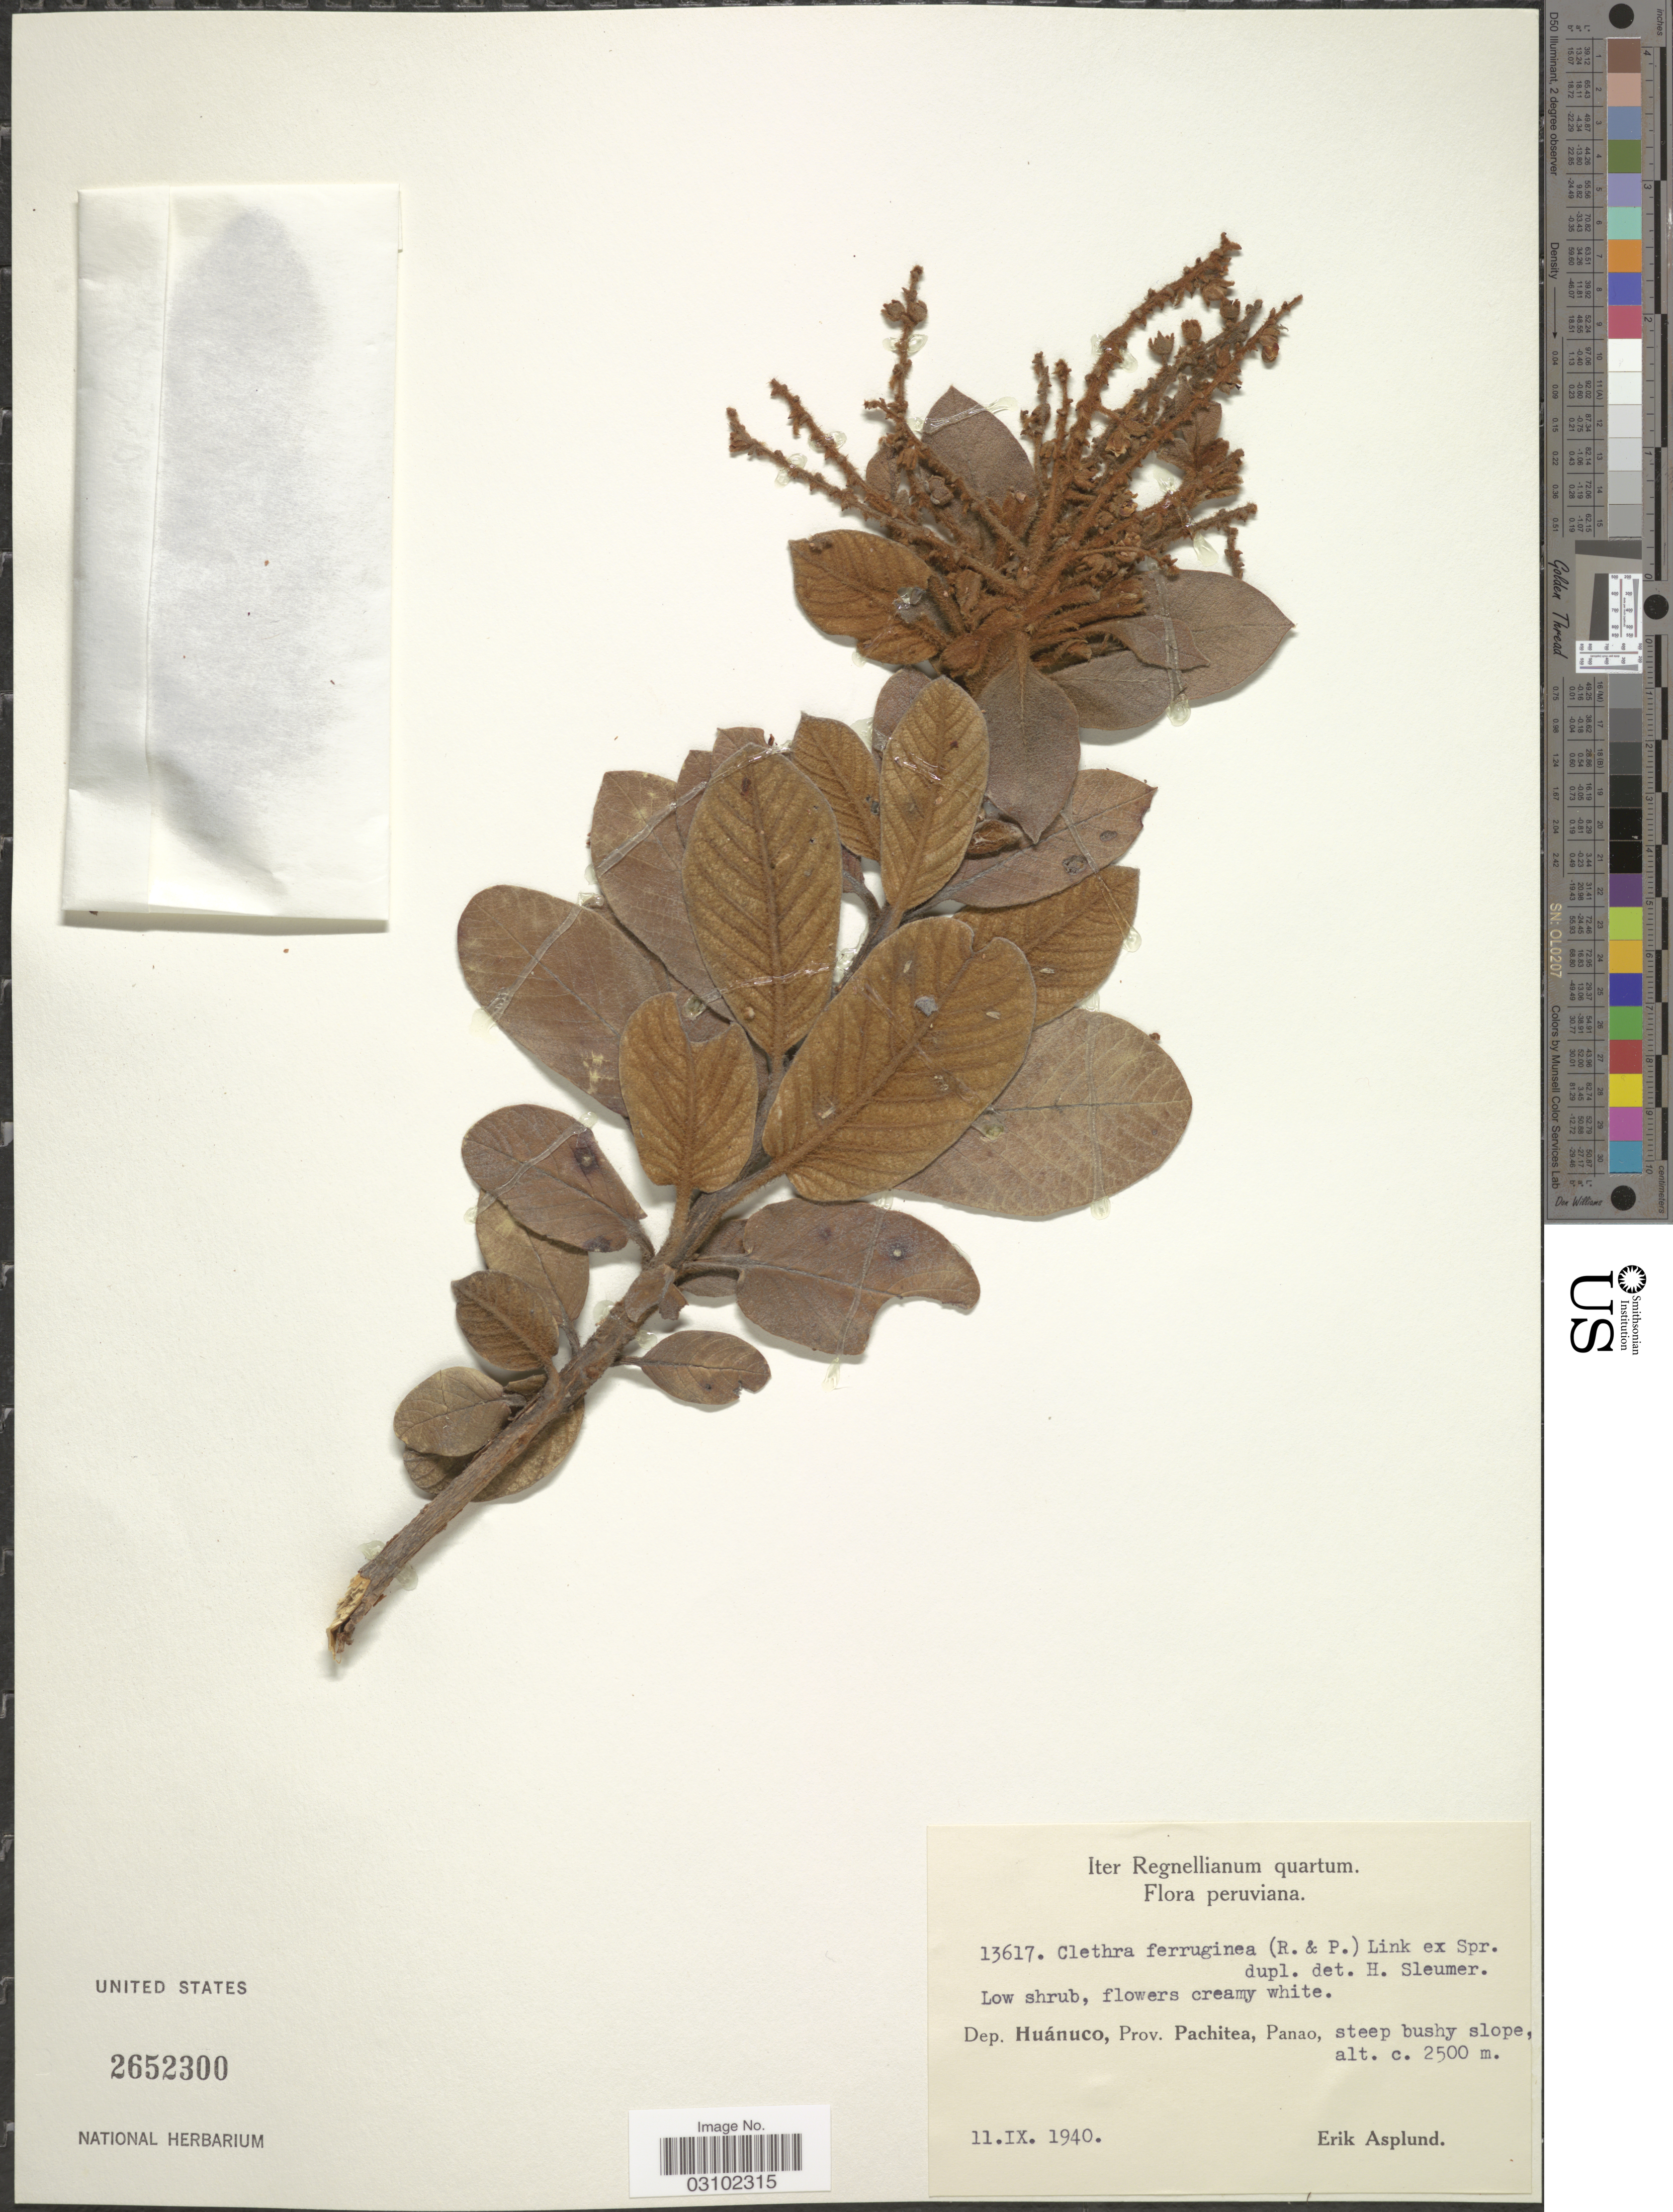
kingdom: Plantae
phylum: Tracheophyta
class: Magnoliopsida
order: Ericales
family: Clethraceae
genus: Clethra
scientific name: Clethra ferruginea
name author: (Ruiz & Pav.) Link ex Spreng.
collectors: E. Asplund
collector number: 13617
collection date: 1940-09-11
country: Peru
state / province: Huánuco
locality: Dep. Huánuco, Prov. Pachitea, Panao.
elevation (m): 2500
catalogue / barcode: US 2652300